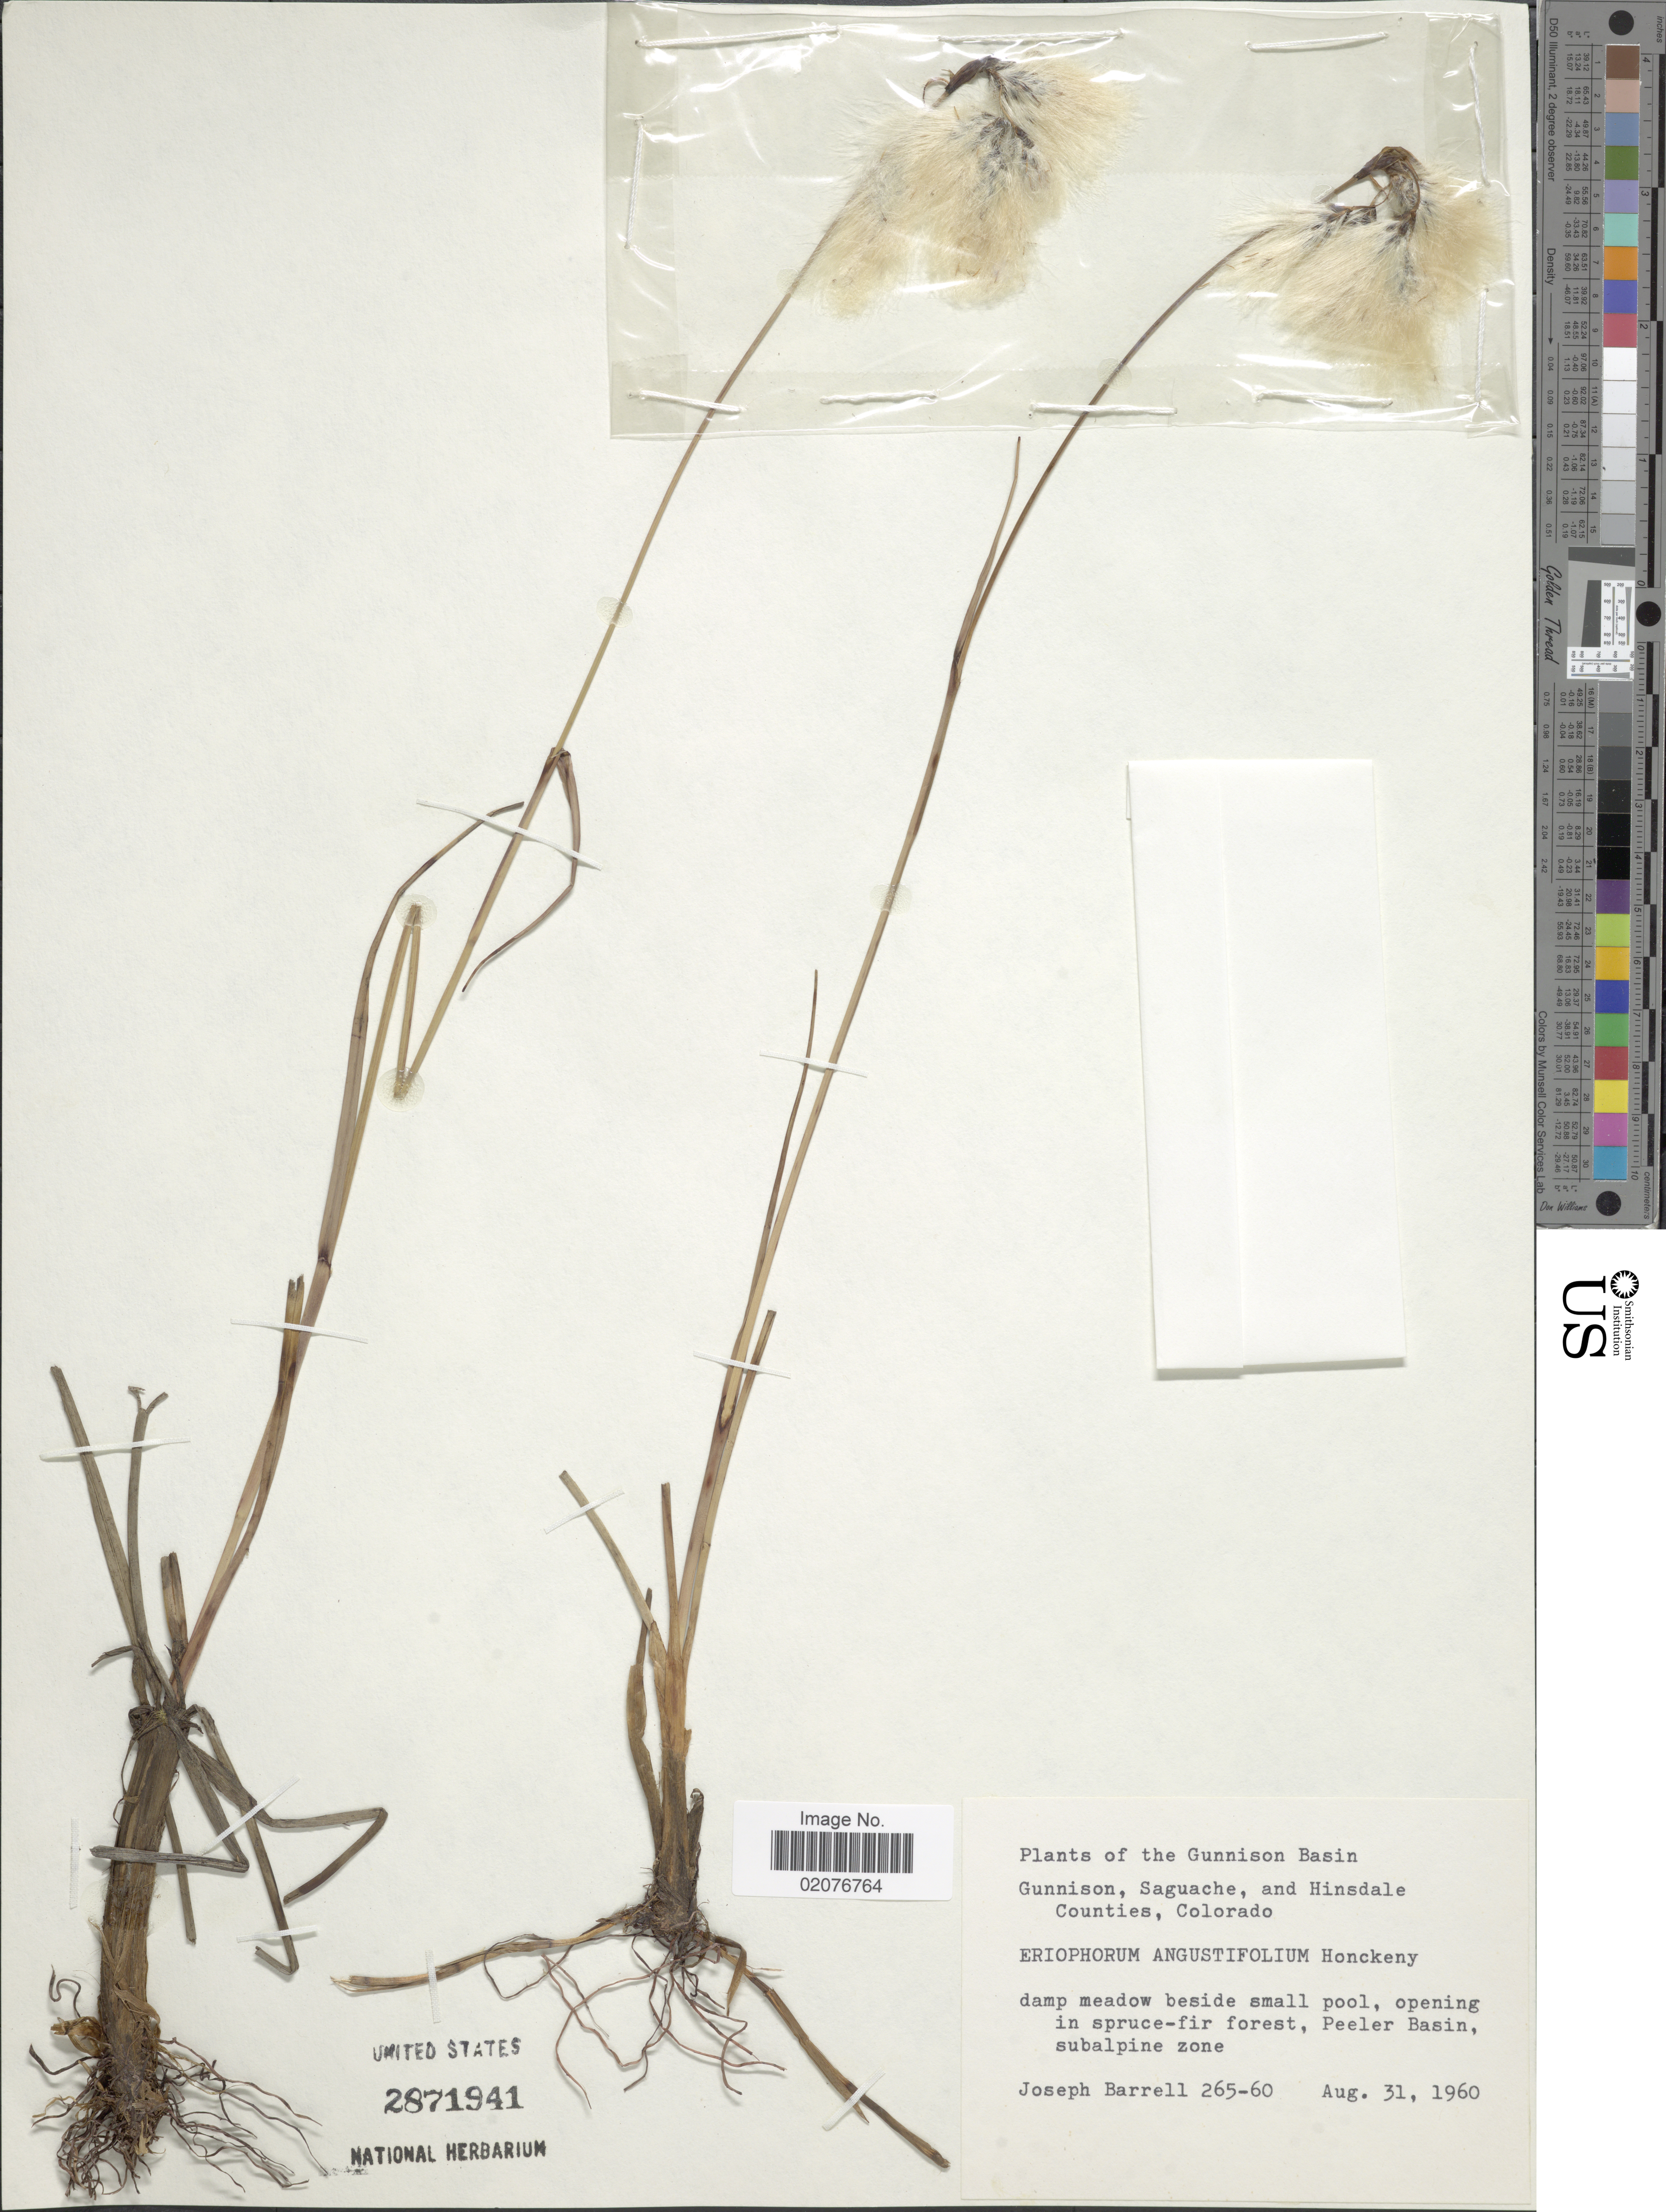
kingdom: Plantae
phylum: Tracheophyta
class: Liliopsida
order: Poales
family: Cyperaceae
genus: Eriophorum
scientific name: Eriophorum angustifolium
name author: Honck.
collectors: J. Barrell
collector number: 265-60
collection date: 1960-08-31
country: United States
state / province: Colorado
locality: The Gunnison Basin Gunnison, Saguache, and Hinsdale Counties, dam meadow beside small pool, opening in spruce-fir forest, Peeler Basin, subalpine zone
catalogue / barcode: US 2871941